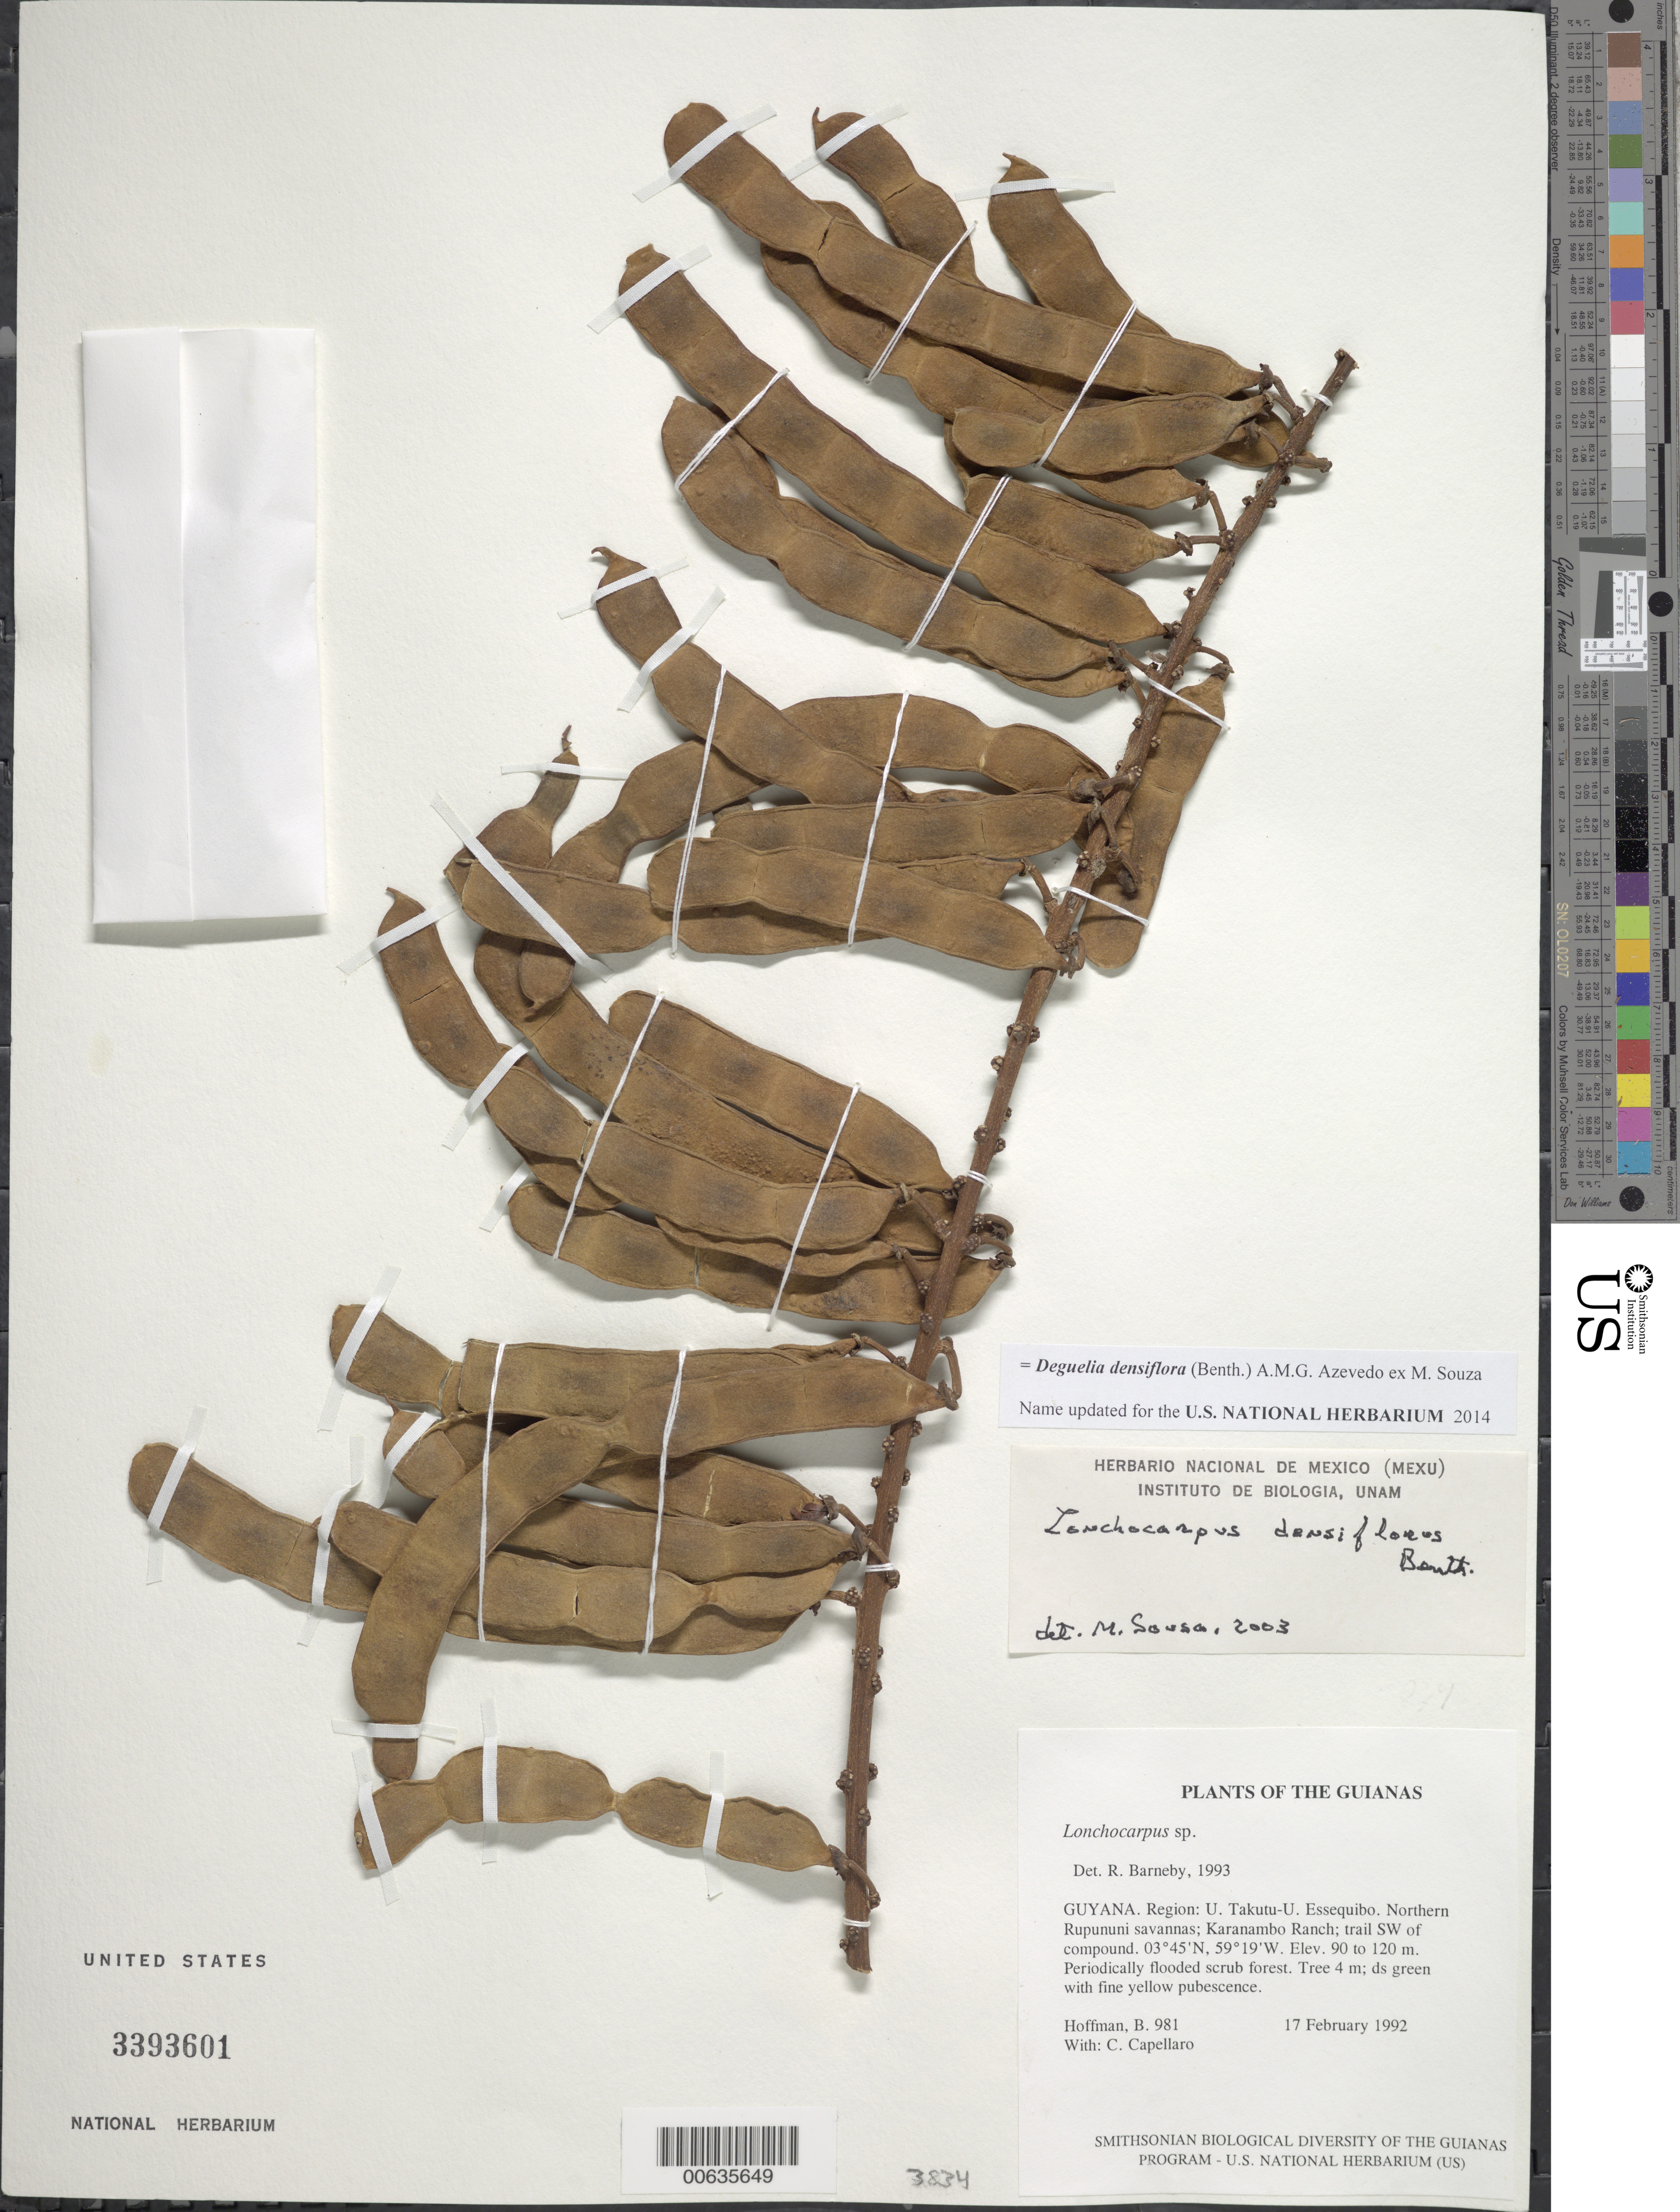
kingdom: Plantae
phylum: Tracheophyta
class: Magnoliopsida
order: Fabales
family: Fabaceae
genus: Deguelia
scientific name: Deguelia densiflora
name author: (Benth.) A.M.G. Azevedo ex M. Sousa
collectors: B. Hoffman & C. Capellaro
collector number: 981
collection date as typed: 17 February 1992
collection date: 1992-02-17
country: Guyana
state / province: U. Takutu-U. Essequibo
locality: Northern Rupununi savannas; Karanambo Ranch; trail SW of compound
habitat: Periodically flooded scrub forest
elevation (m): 90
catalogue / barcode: US 3393601